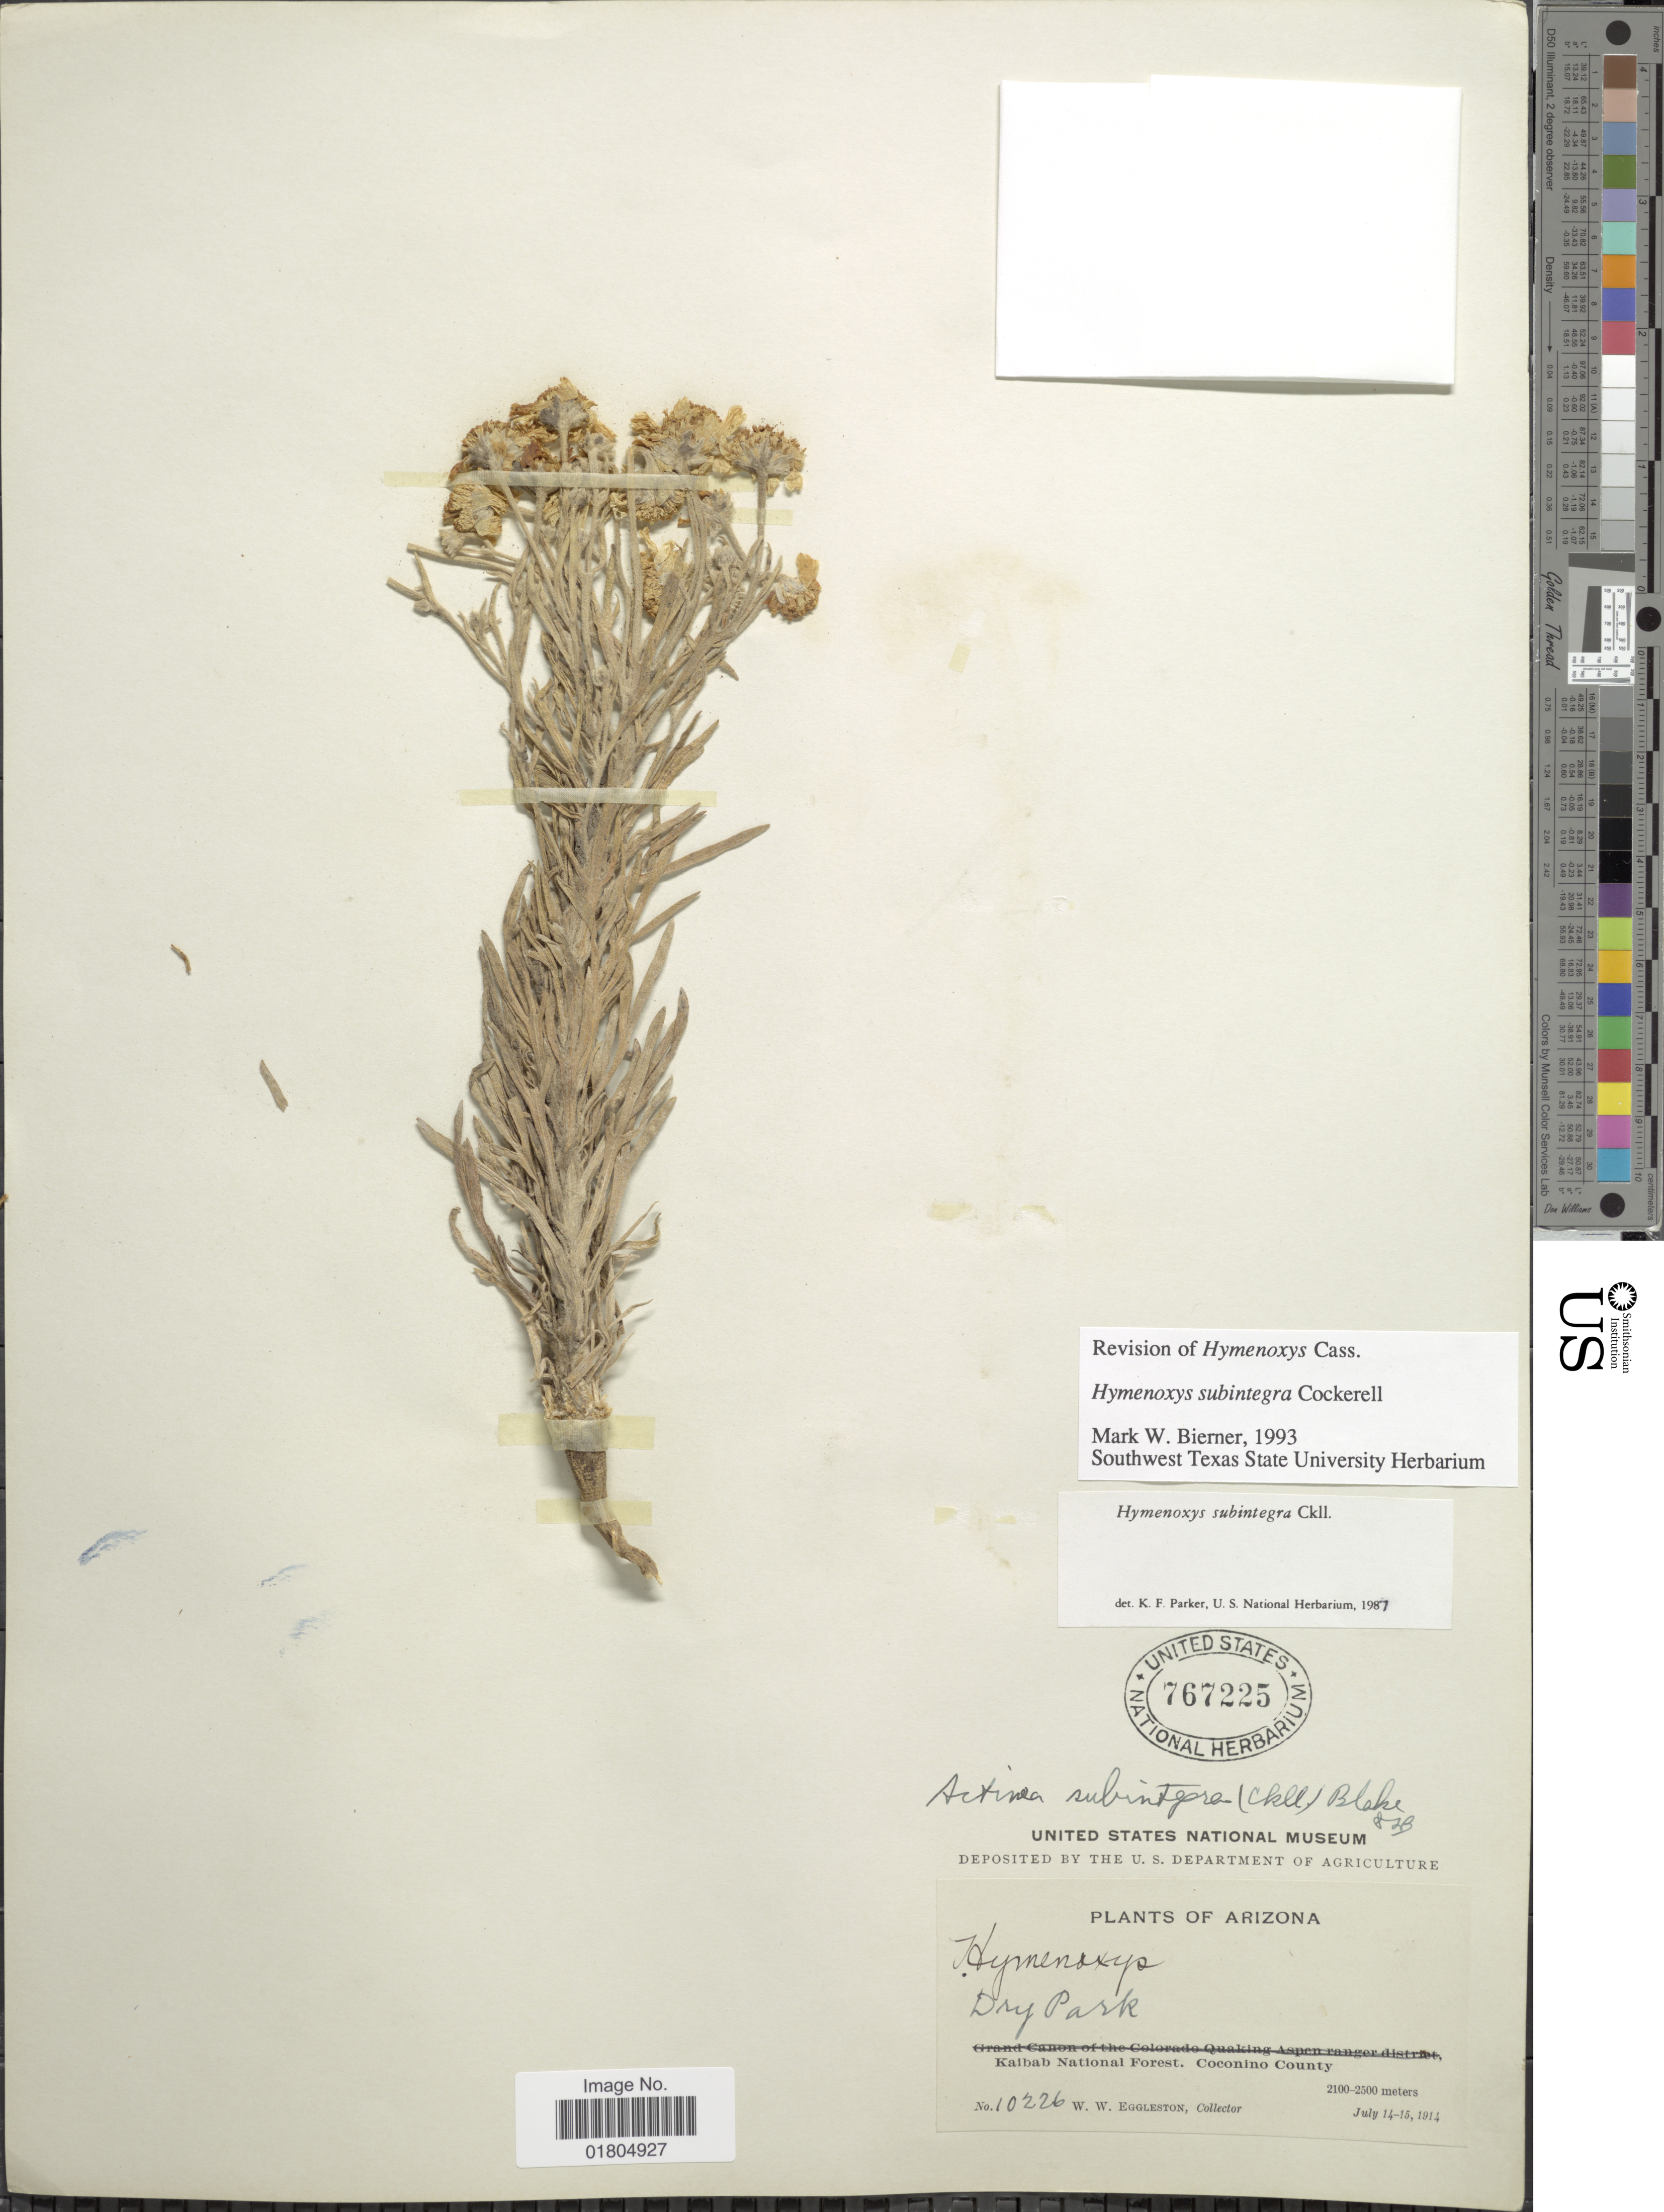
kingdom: Plantae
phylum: Tracheophyta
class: Magnoliopsida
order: Asterales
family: Asteraceae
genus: Hymenoxys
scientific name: Hymenoxys subintegra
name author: Cockerell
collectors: W. W. Eggleston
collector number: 10226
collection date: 1914-07-14/1914-07-15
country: United States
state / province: Arizona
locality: Dry Park. Kaibab National Forest, Coconino County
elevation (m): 2100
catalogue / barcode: US 767225